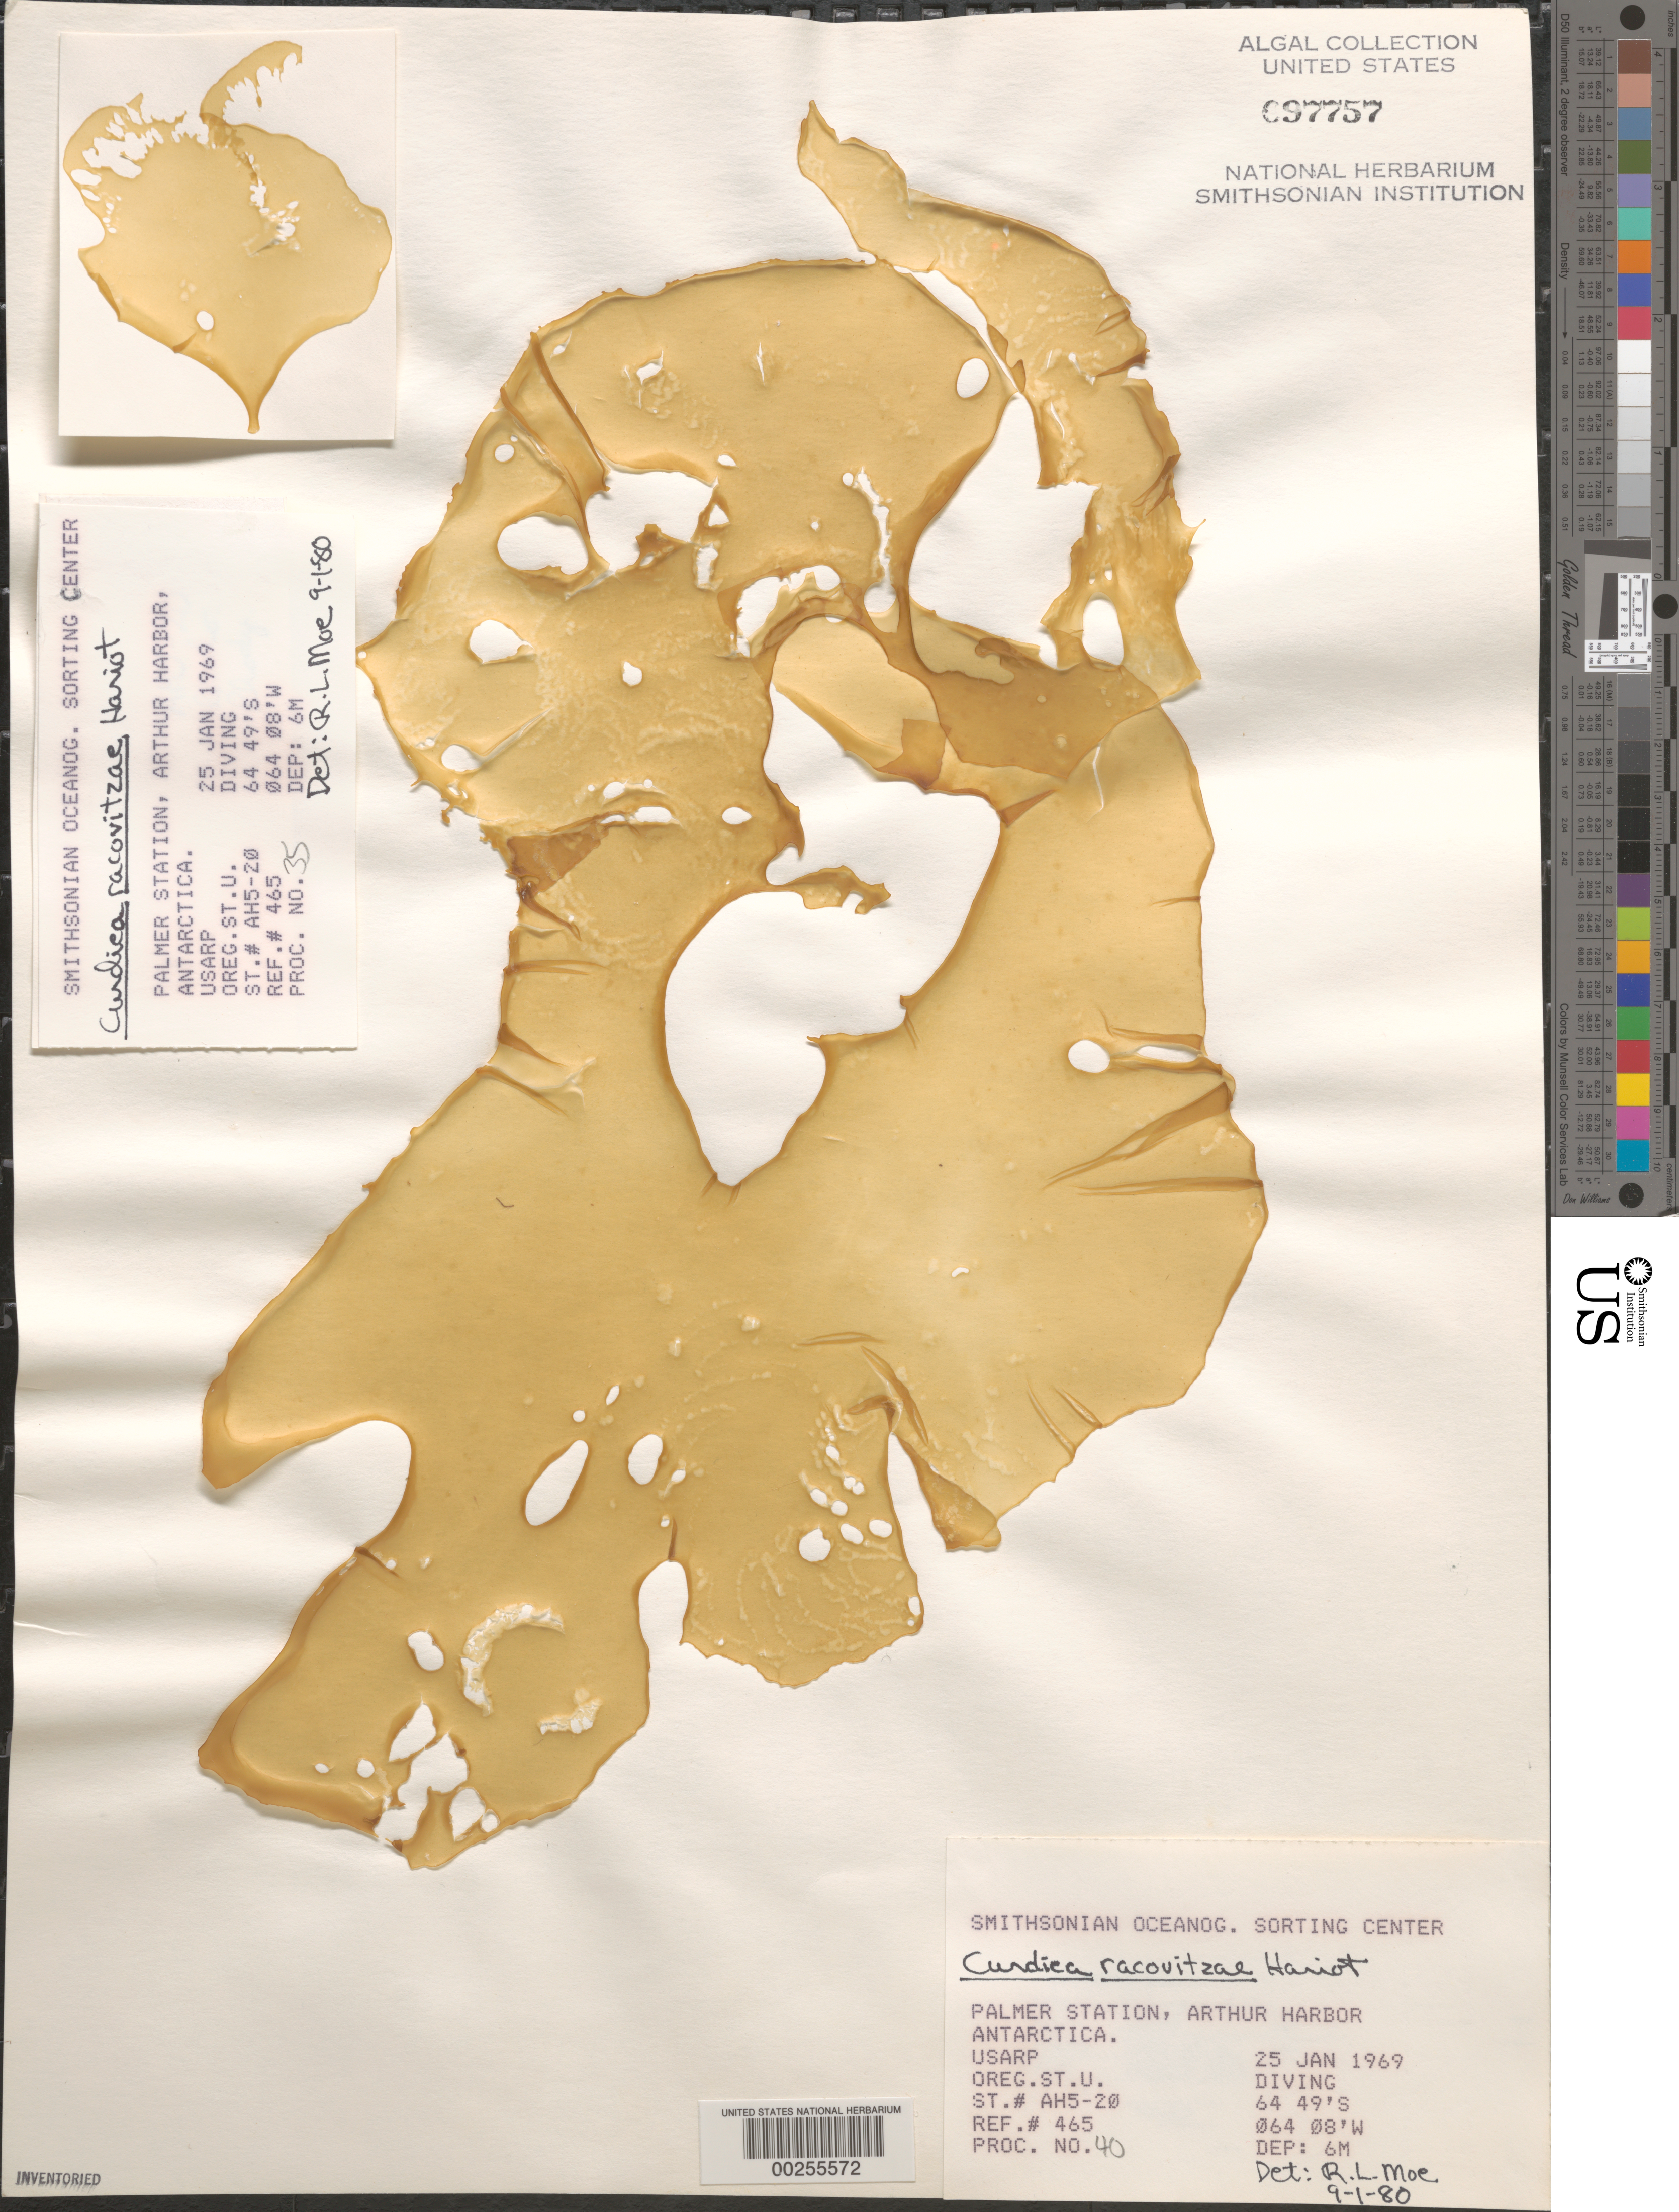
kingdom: Plantae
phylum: Rhodophyta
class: Florideophyceae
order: Gracilariales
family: Gracilariaceae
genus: Curdiea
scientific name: Curdiea racovitzae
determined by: Moe, R. L.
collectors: Oregon State University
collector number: Station Ah5-20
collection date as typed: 25 Jan 1969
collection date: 1969-01-25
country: Antarctica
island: Anvers Island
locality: Palmer Station, Arthur Harbor, Antarctic Peninsula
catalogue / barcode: US 97757